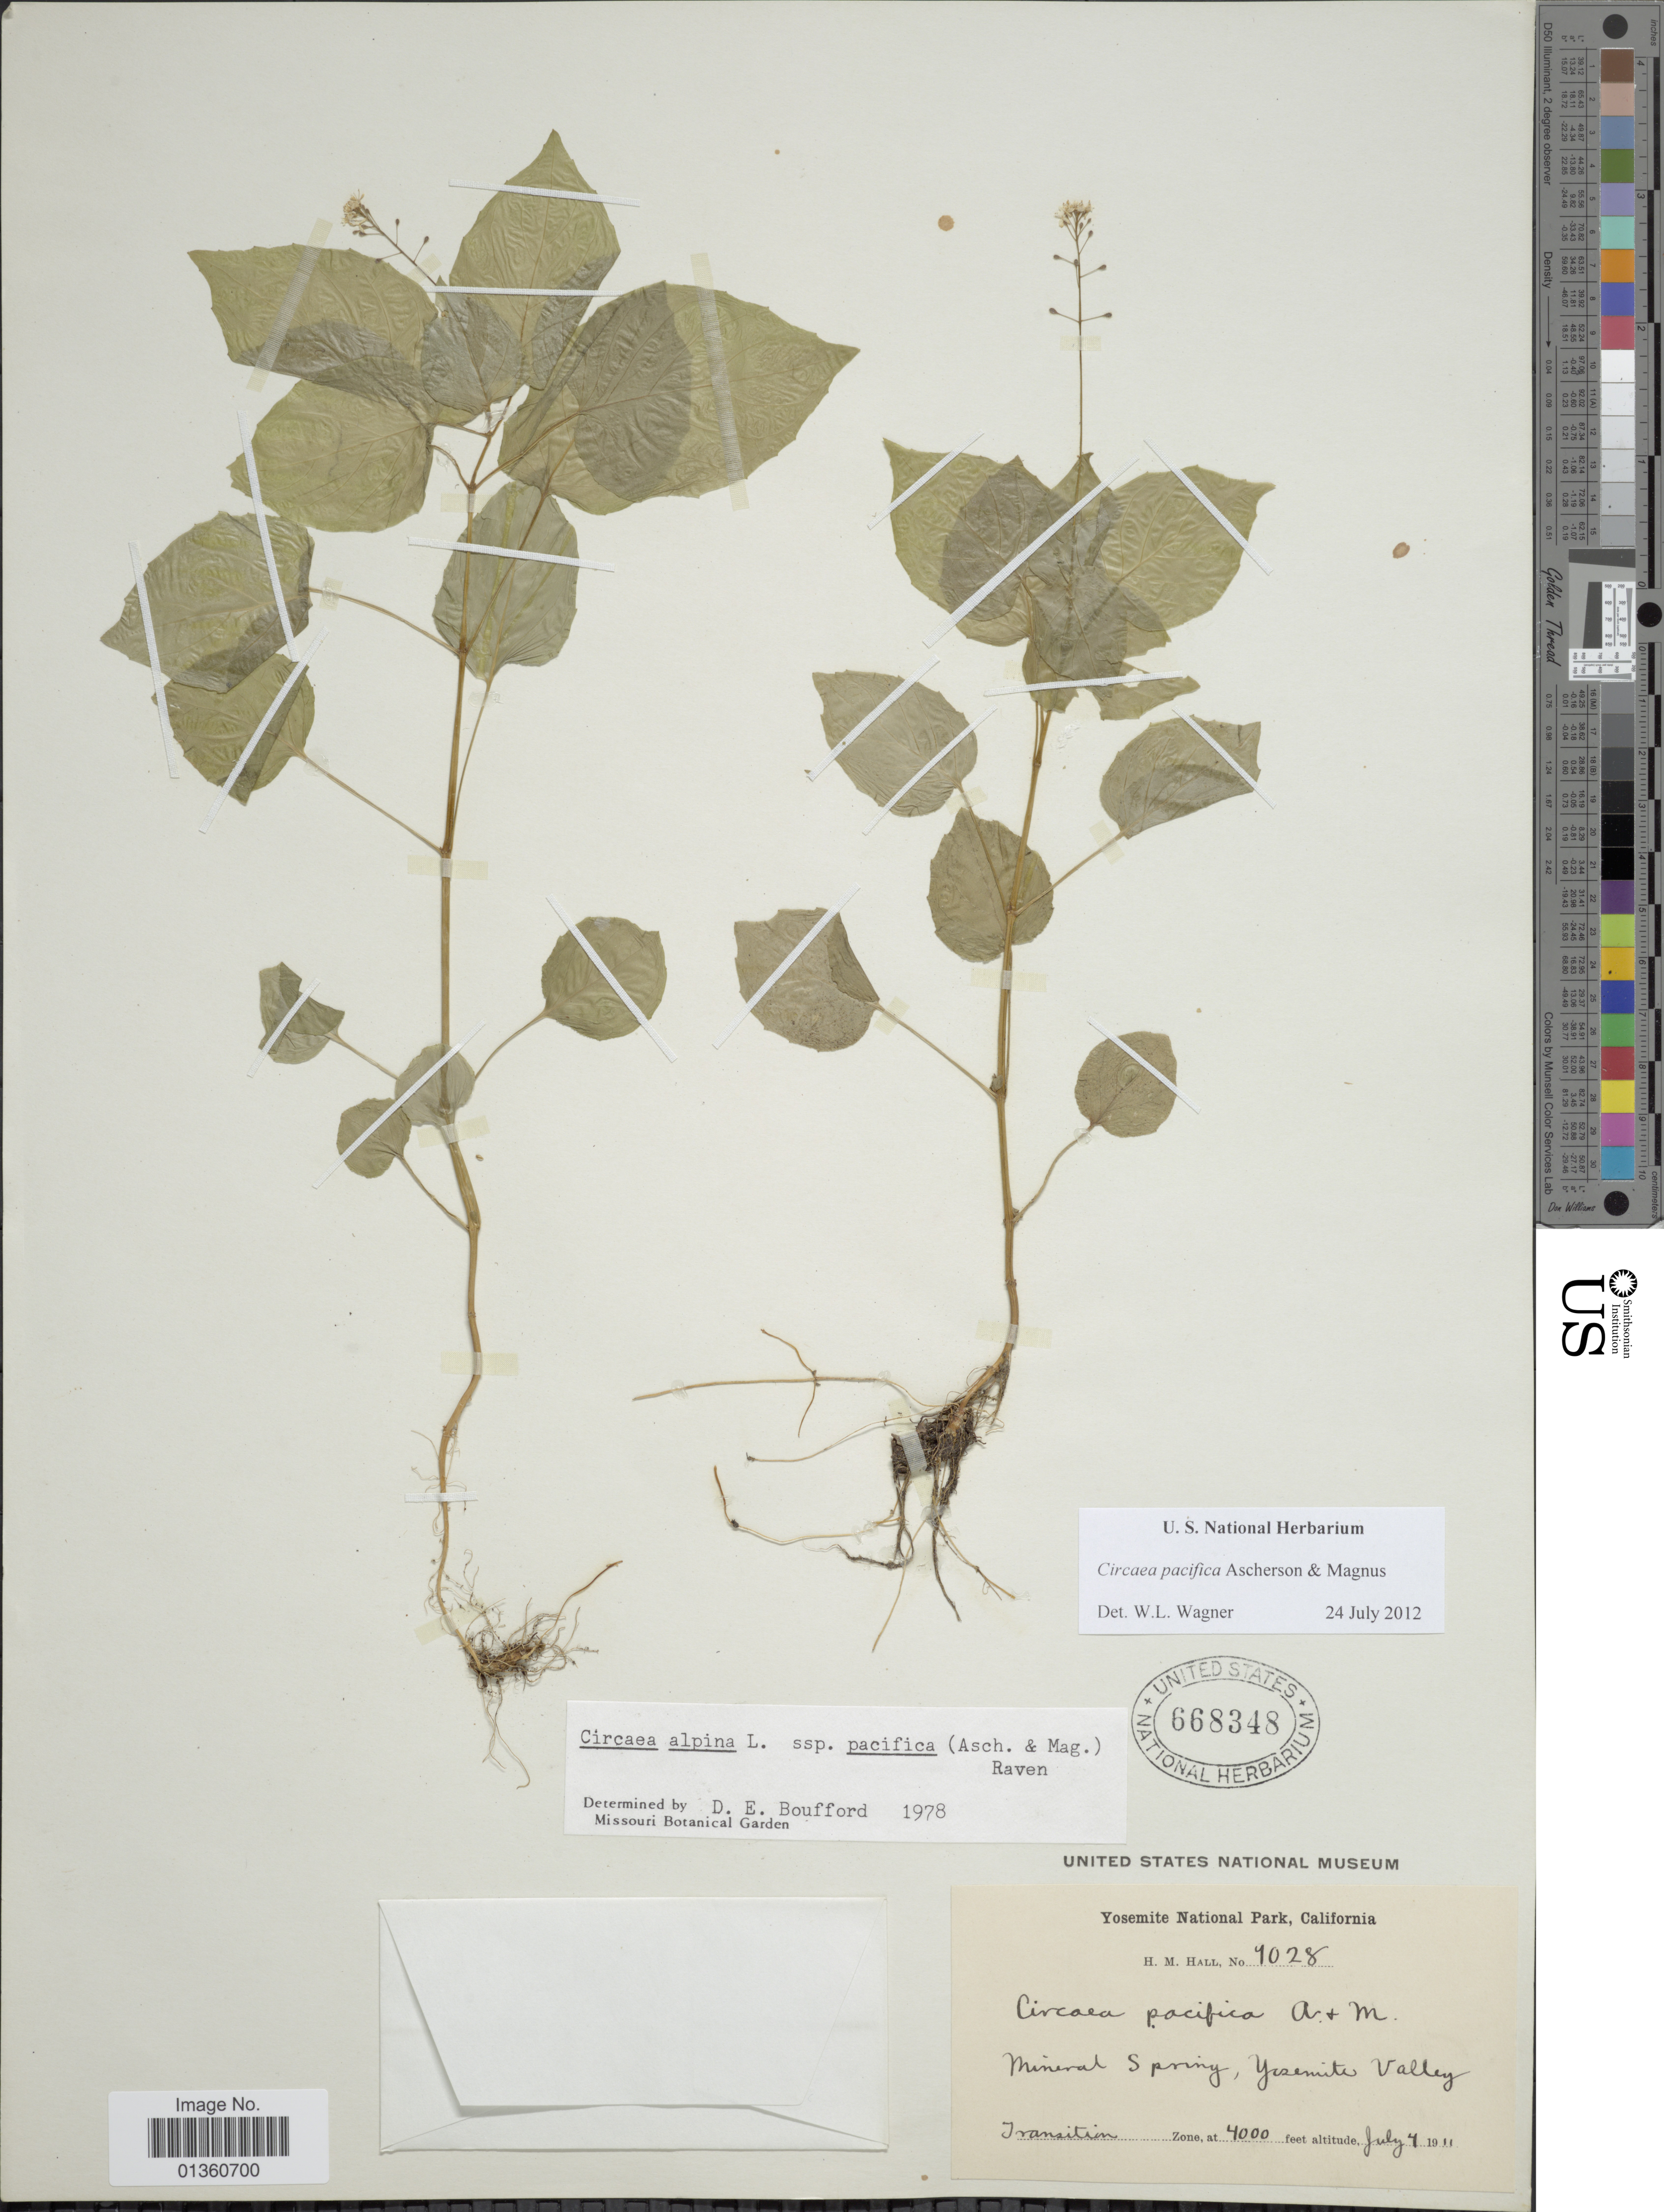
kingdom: Plantae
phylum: Tracheophyta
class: Magnoliopsida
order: Myrtales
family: Onagraceae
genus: Circaea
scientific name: Circaea pacifica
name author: Asch. & Magnus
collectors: H. M. Hall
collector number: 9028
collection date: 1911-07-04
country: United States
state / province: California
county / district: Mariposa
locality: Yosemite National Park. Mineral Spring, Yosemite Valley. Transmitioon Zone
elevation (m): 1219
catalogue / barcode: US 668348